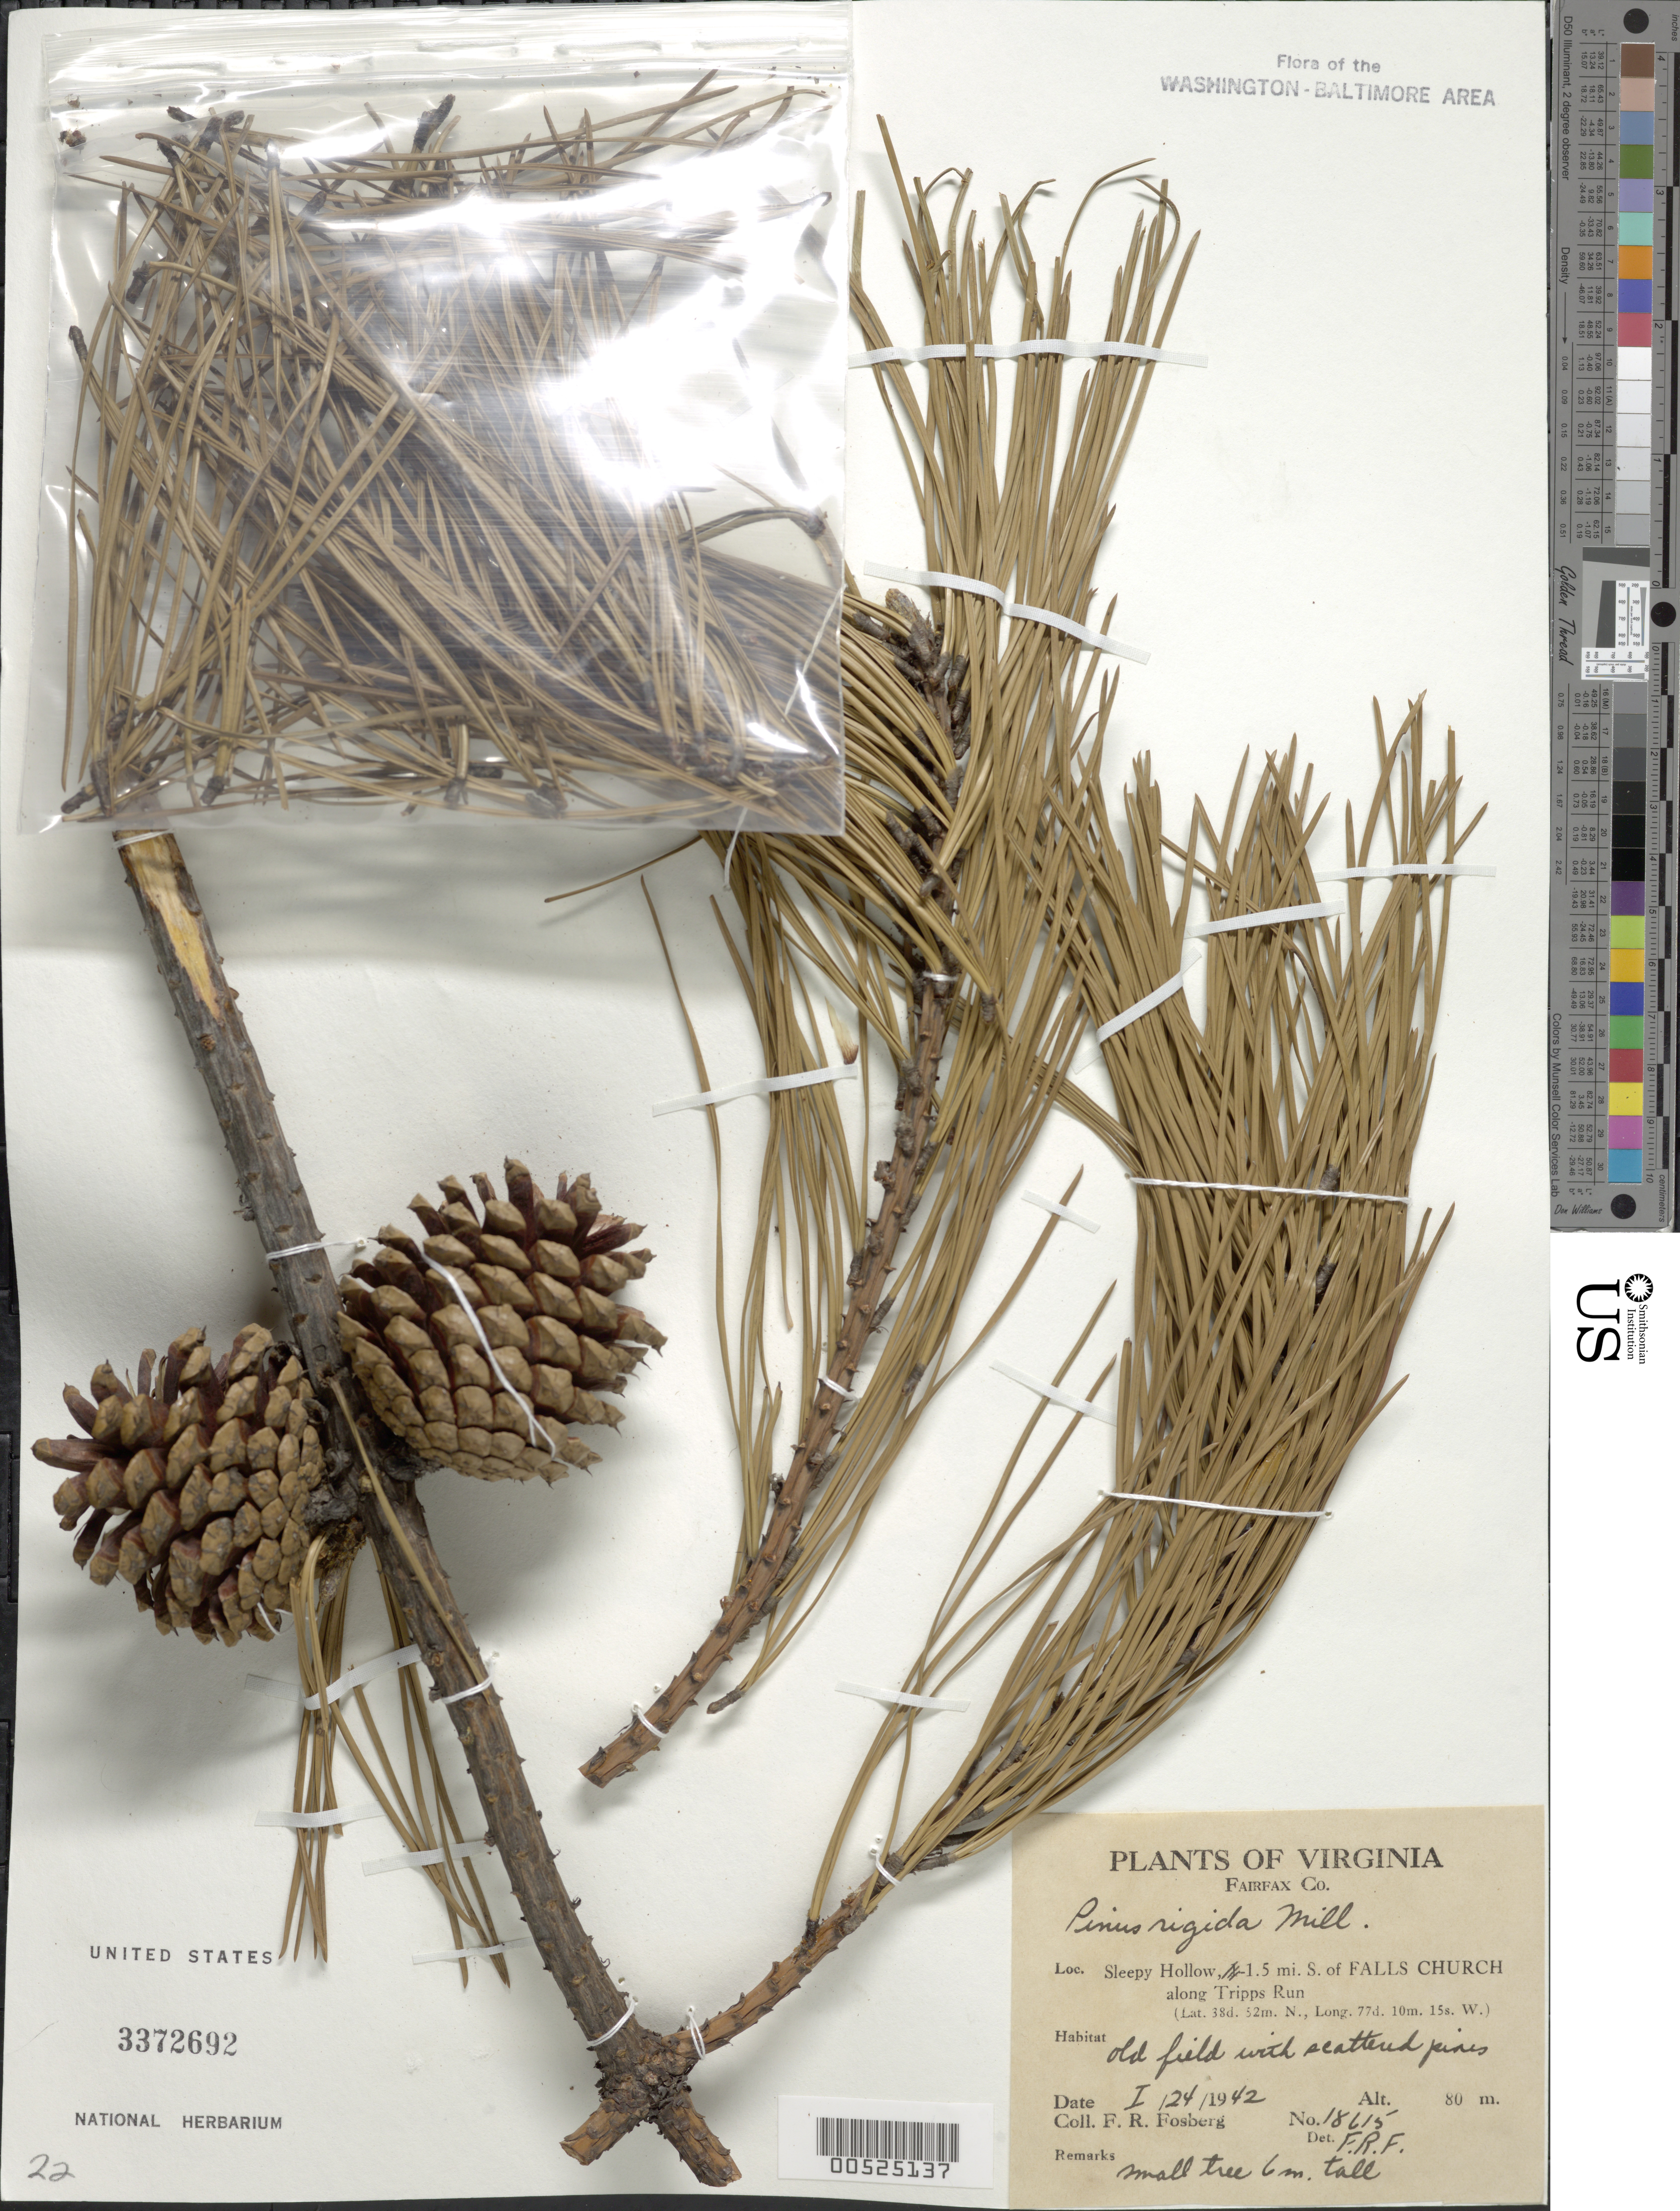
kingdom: Plantae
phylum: Tracheophyta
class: Pinopsida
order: Pinales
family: Pinaceae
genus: Pinus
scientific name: Pinus rigida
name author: Mill.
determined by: Fosberg, F. R.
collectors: F. R. Fosberg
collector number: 18615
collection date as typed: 24 Jan 1942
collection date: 1942-01-24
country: United States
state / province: Virginia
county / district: Fairfax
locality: Sleepy Hollow, 1.5 mi. S of Falls Church along Tripps Run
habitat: Old field with scattered pines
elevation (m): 80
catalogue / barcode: US 3372692